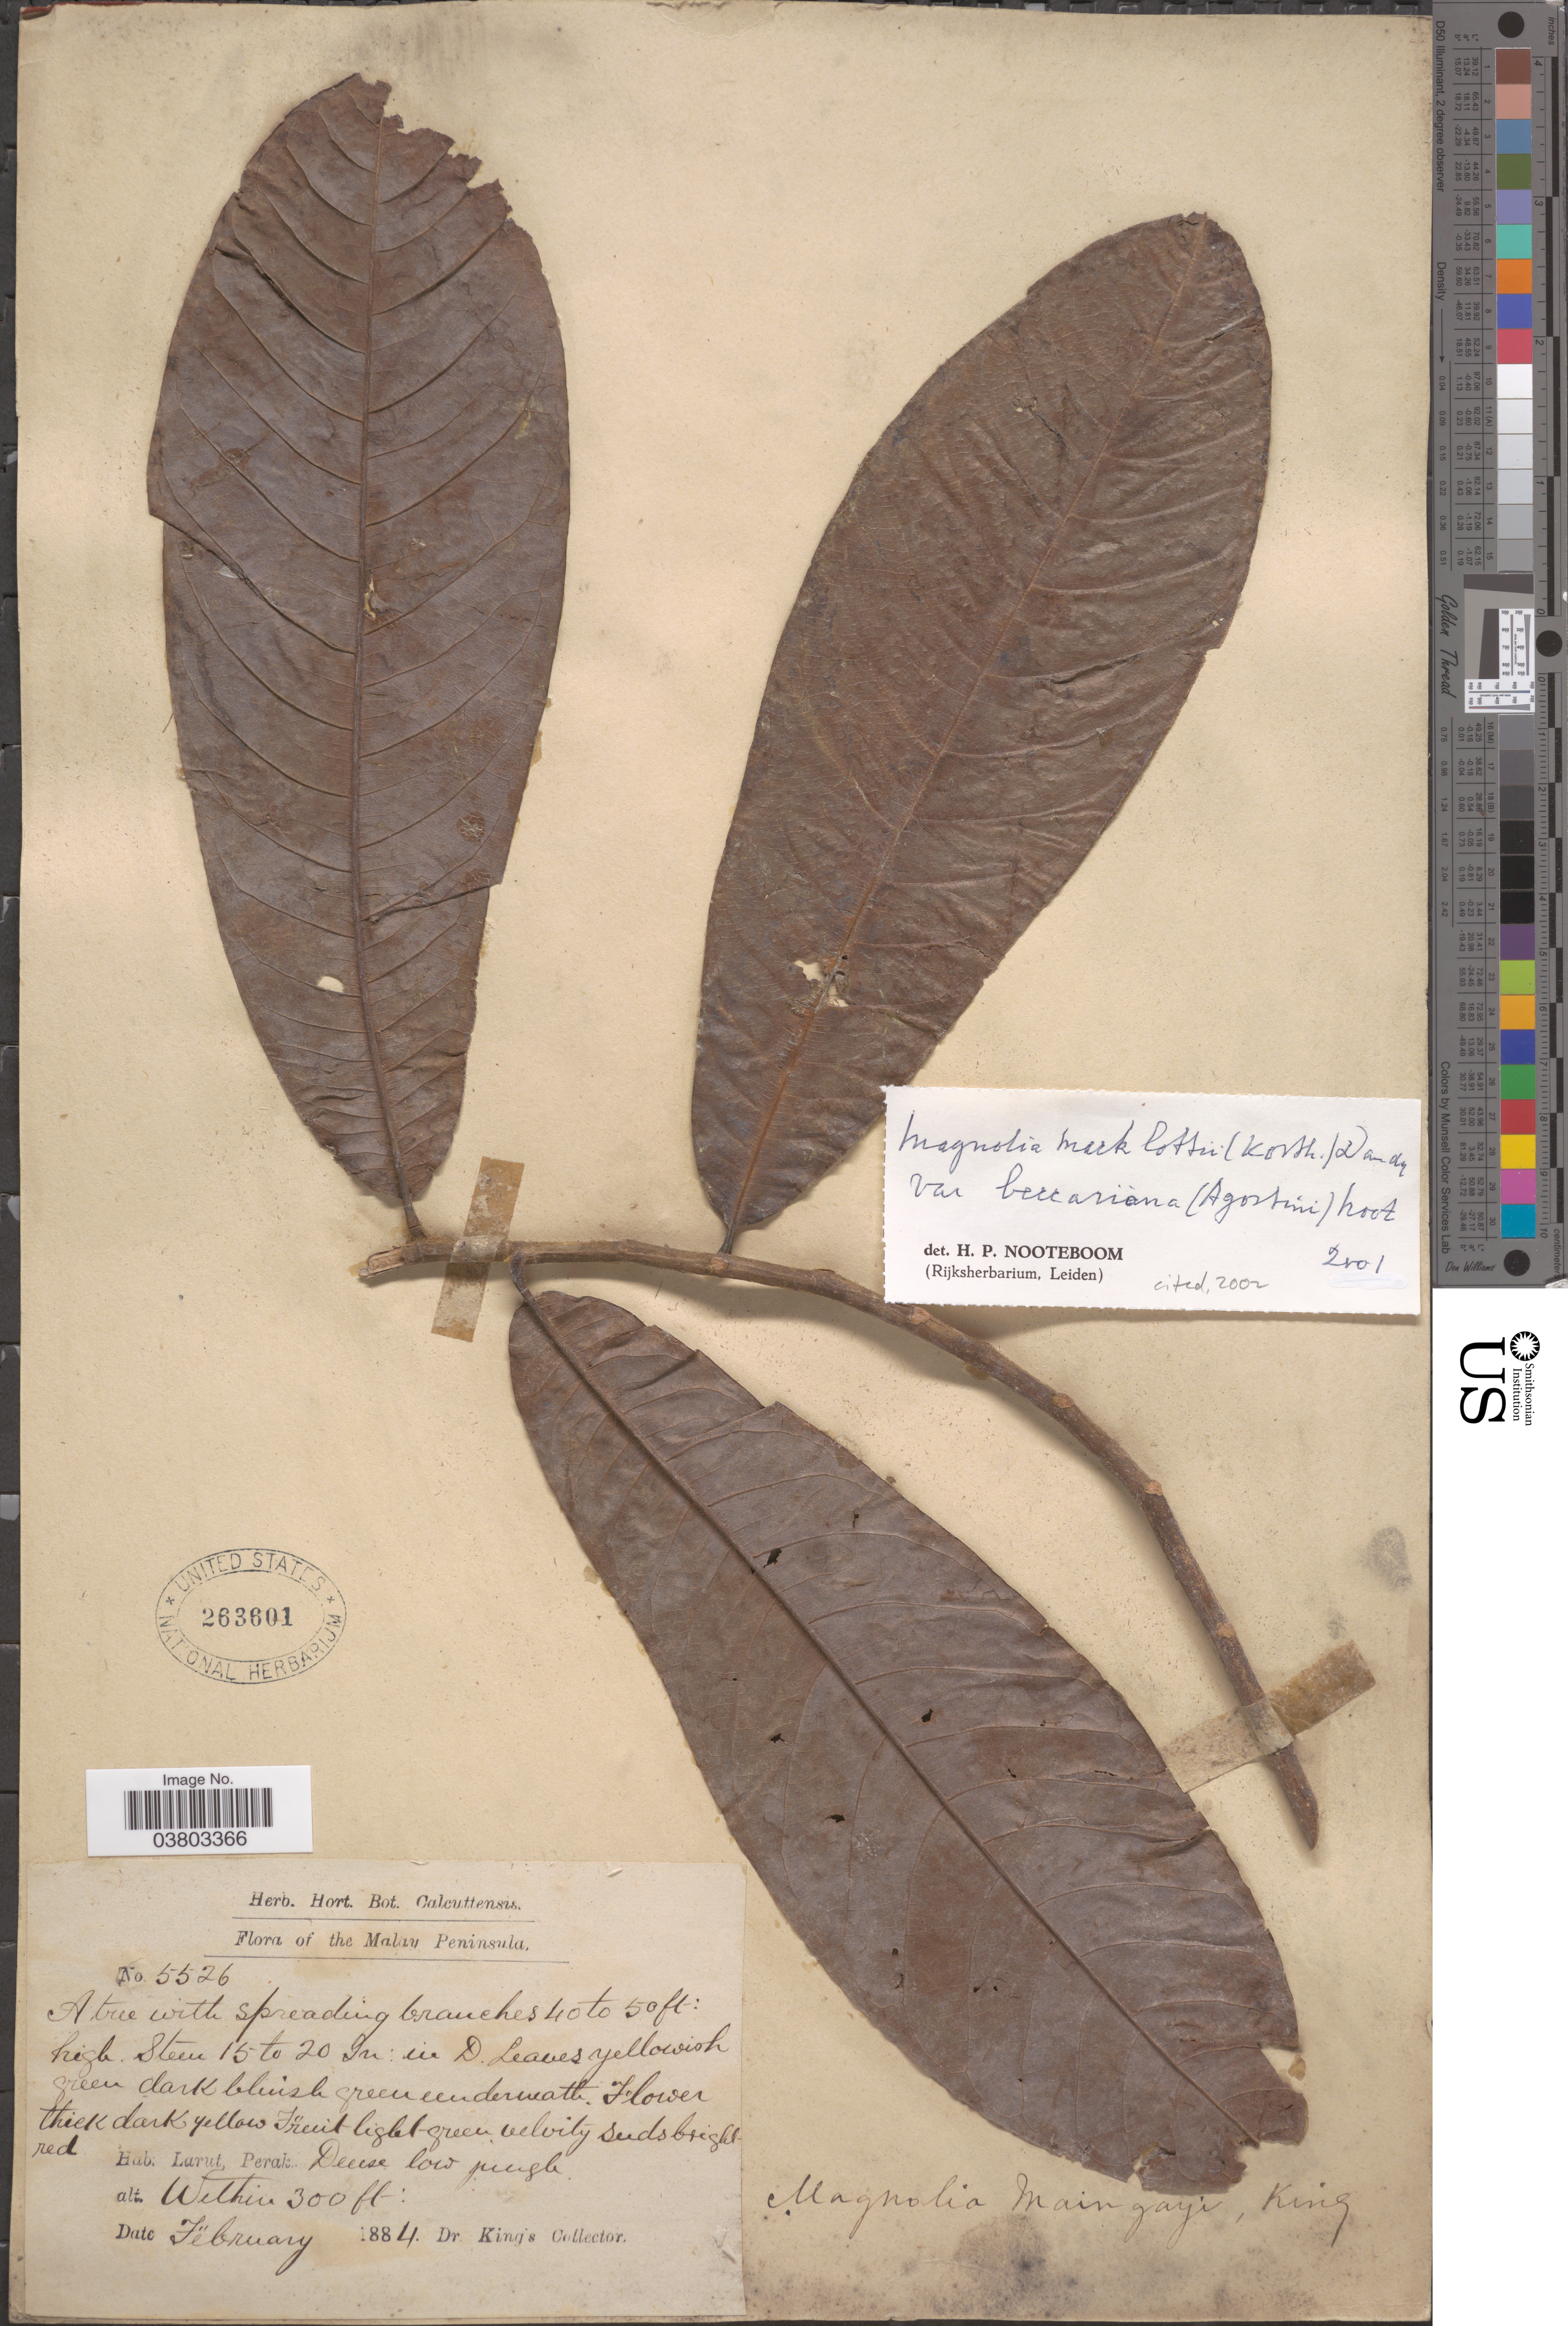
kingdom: Plantae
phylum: Tracheophyta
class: Magnoliopsida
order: Magnoliales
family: Magnoliaceae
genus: Magnolia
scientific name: Magnolia macklottii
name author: (Korth.) Dandy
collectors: Dr. King's collector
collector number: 5526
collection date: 1884-02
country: Malaysia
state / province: Perak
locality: The Malay Peninsula. Larut.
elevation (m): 91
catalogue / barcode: US 263601